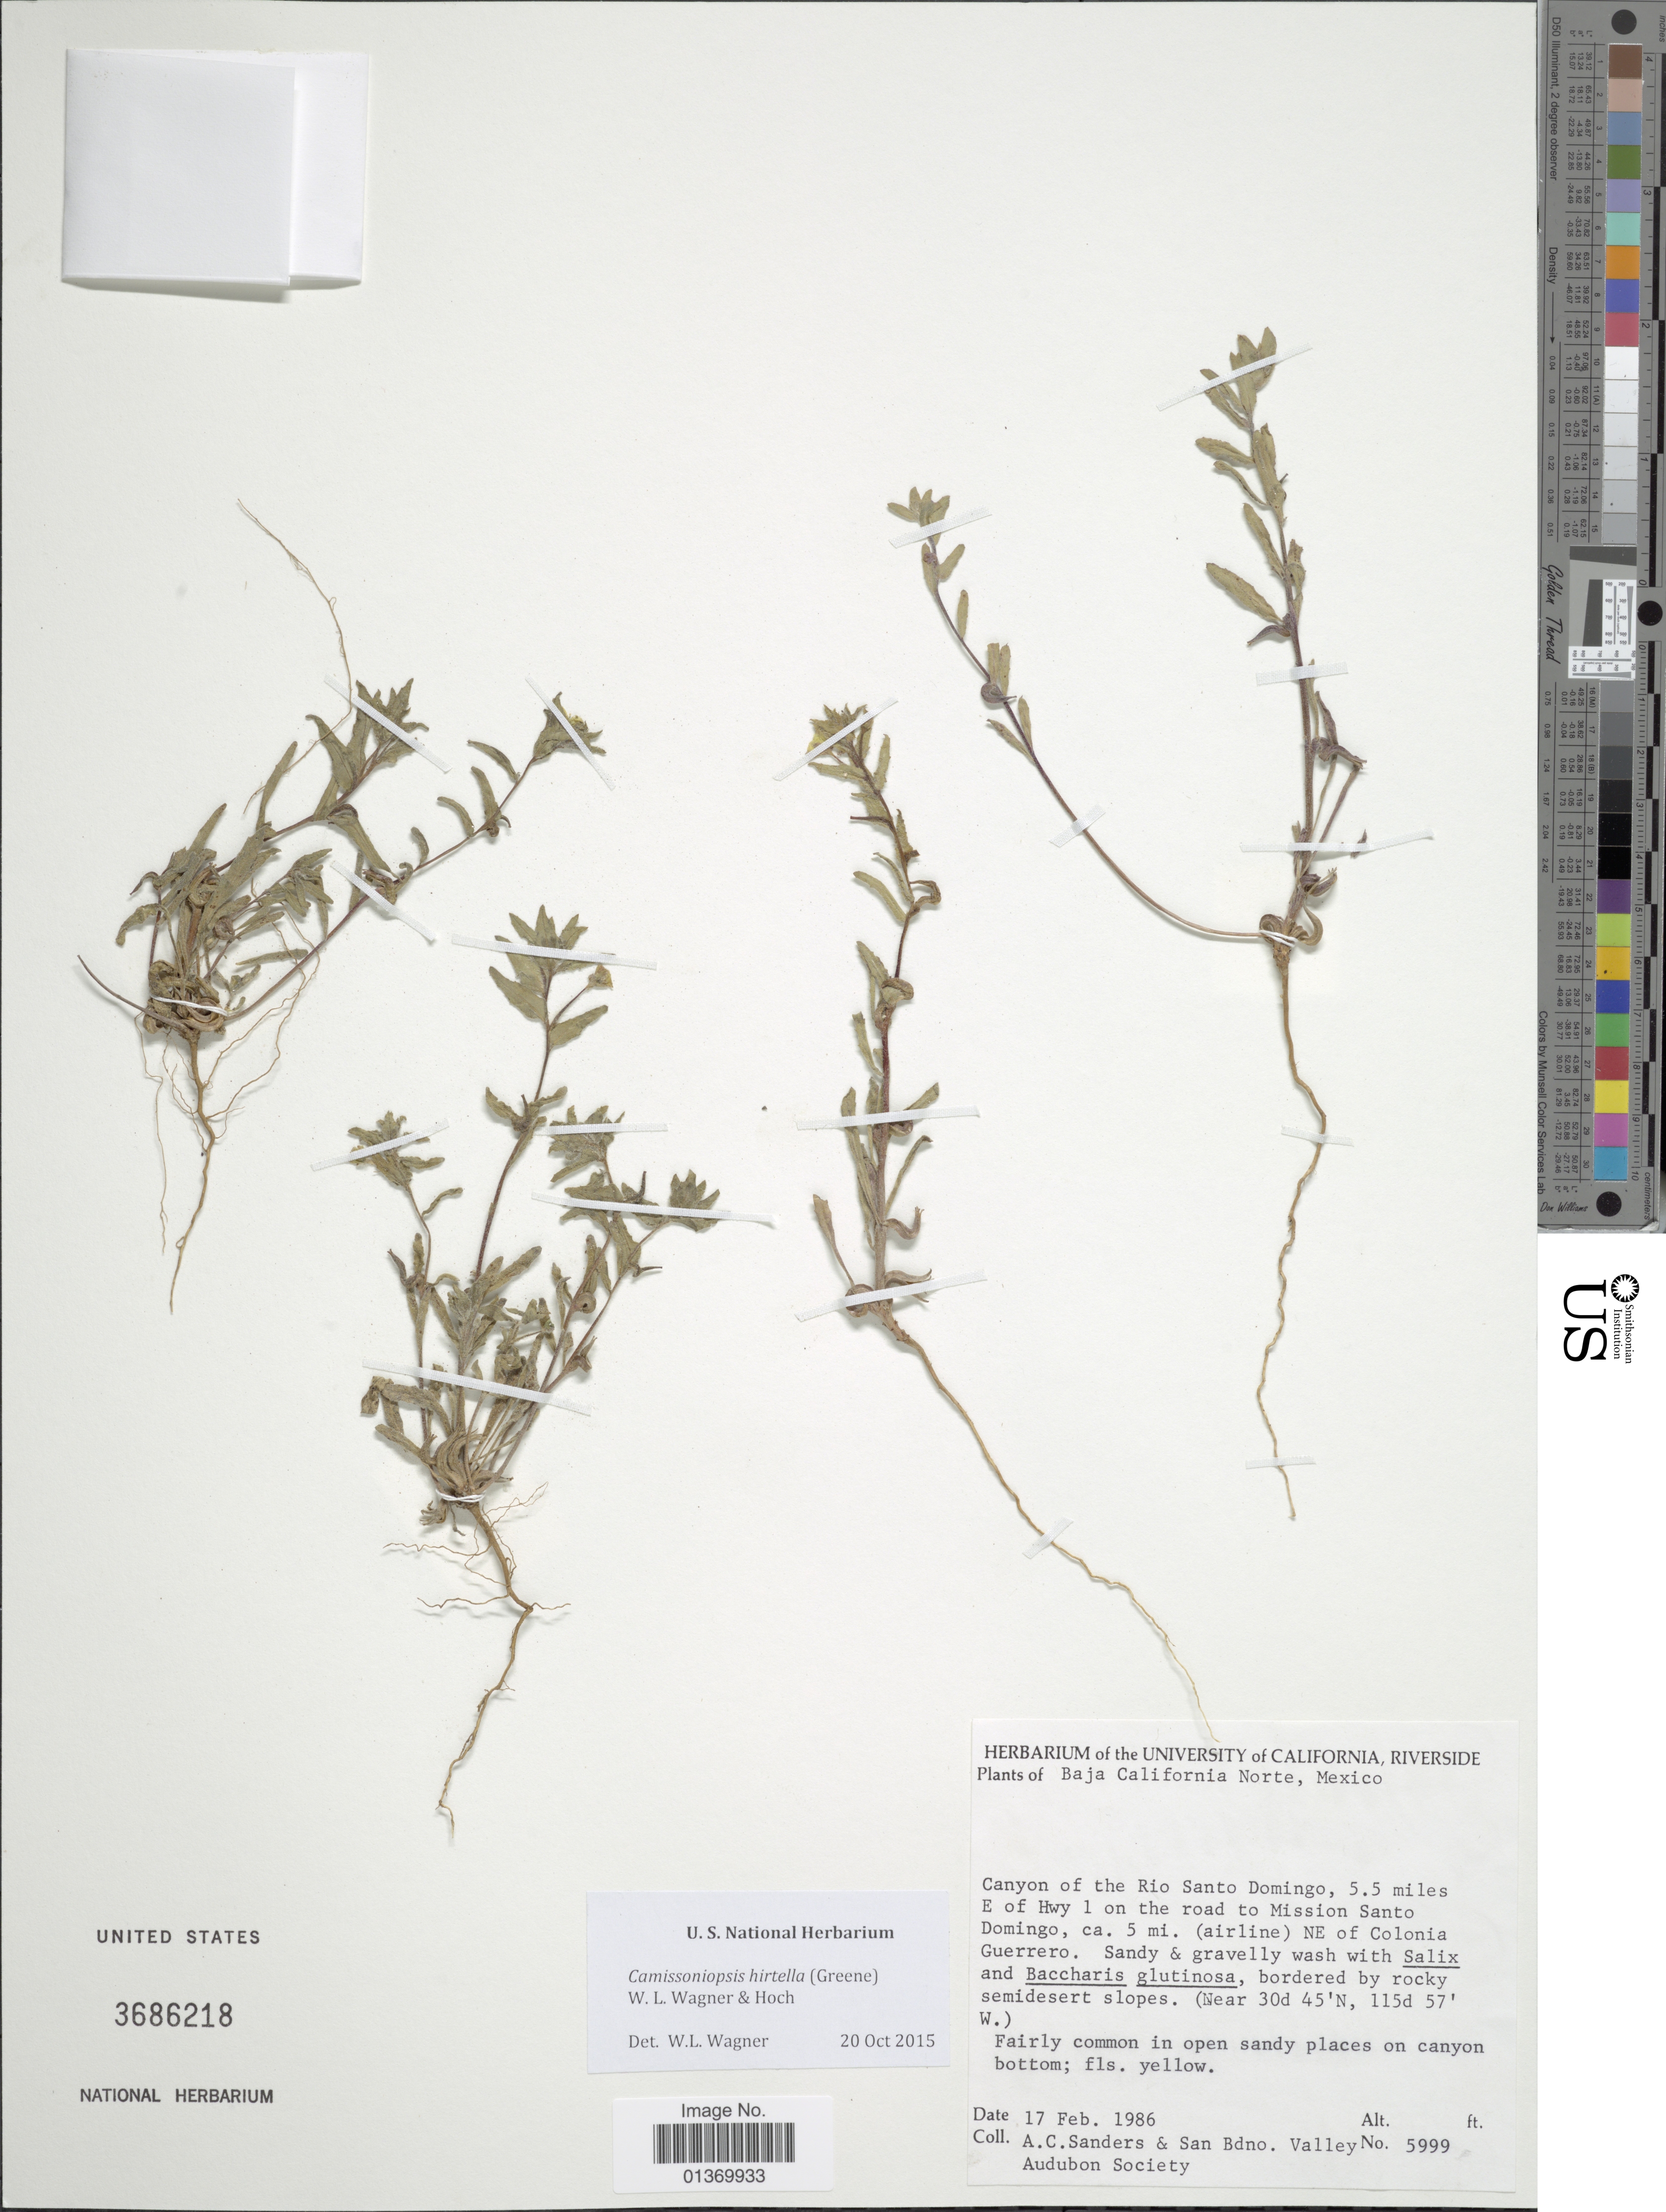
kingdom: Plantae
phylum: Tracheophyta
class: Magnoliopsida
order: Myrtales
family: Onagraceae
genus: Camissoniopsis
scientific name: Camissoniopsis hirtella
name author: (Greene) W.L. Wagner & Hoch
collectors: A. Sanders & San Bdno. Valley Audubon Society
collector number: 5999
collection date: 1986-02-17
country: Mexico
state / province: Baja California Norte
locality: Canyon of the Rio Santo Domingo, 5.5 miles E of Hwy 1 on the road to Mission Santo Domingo, ca. 5 mi. (airline) NE of Colonia Guerrero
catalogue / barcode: US 3686218